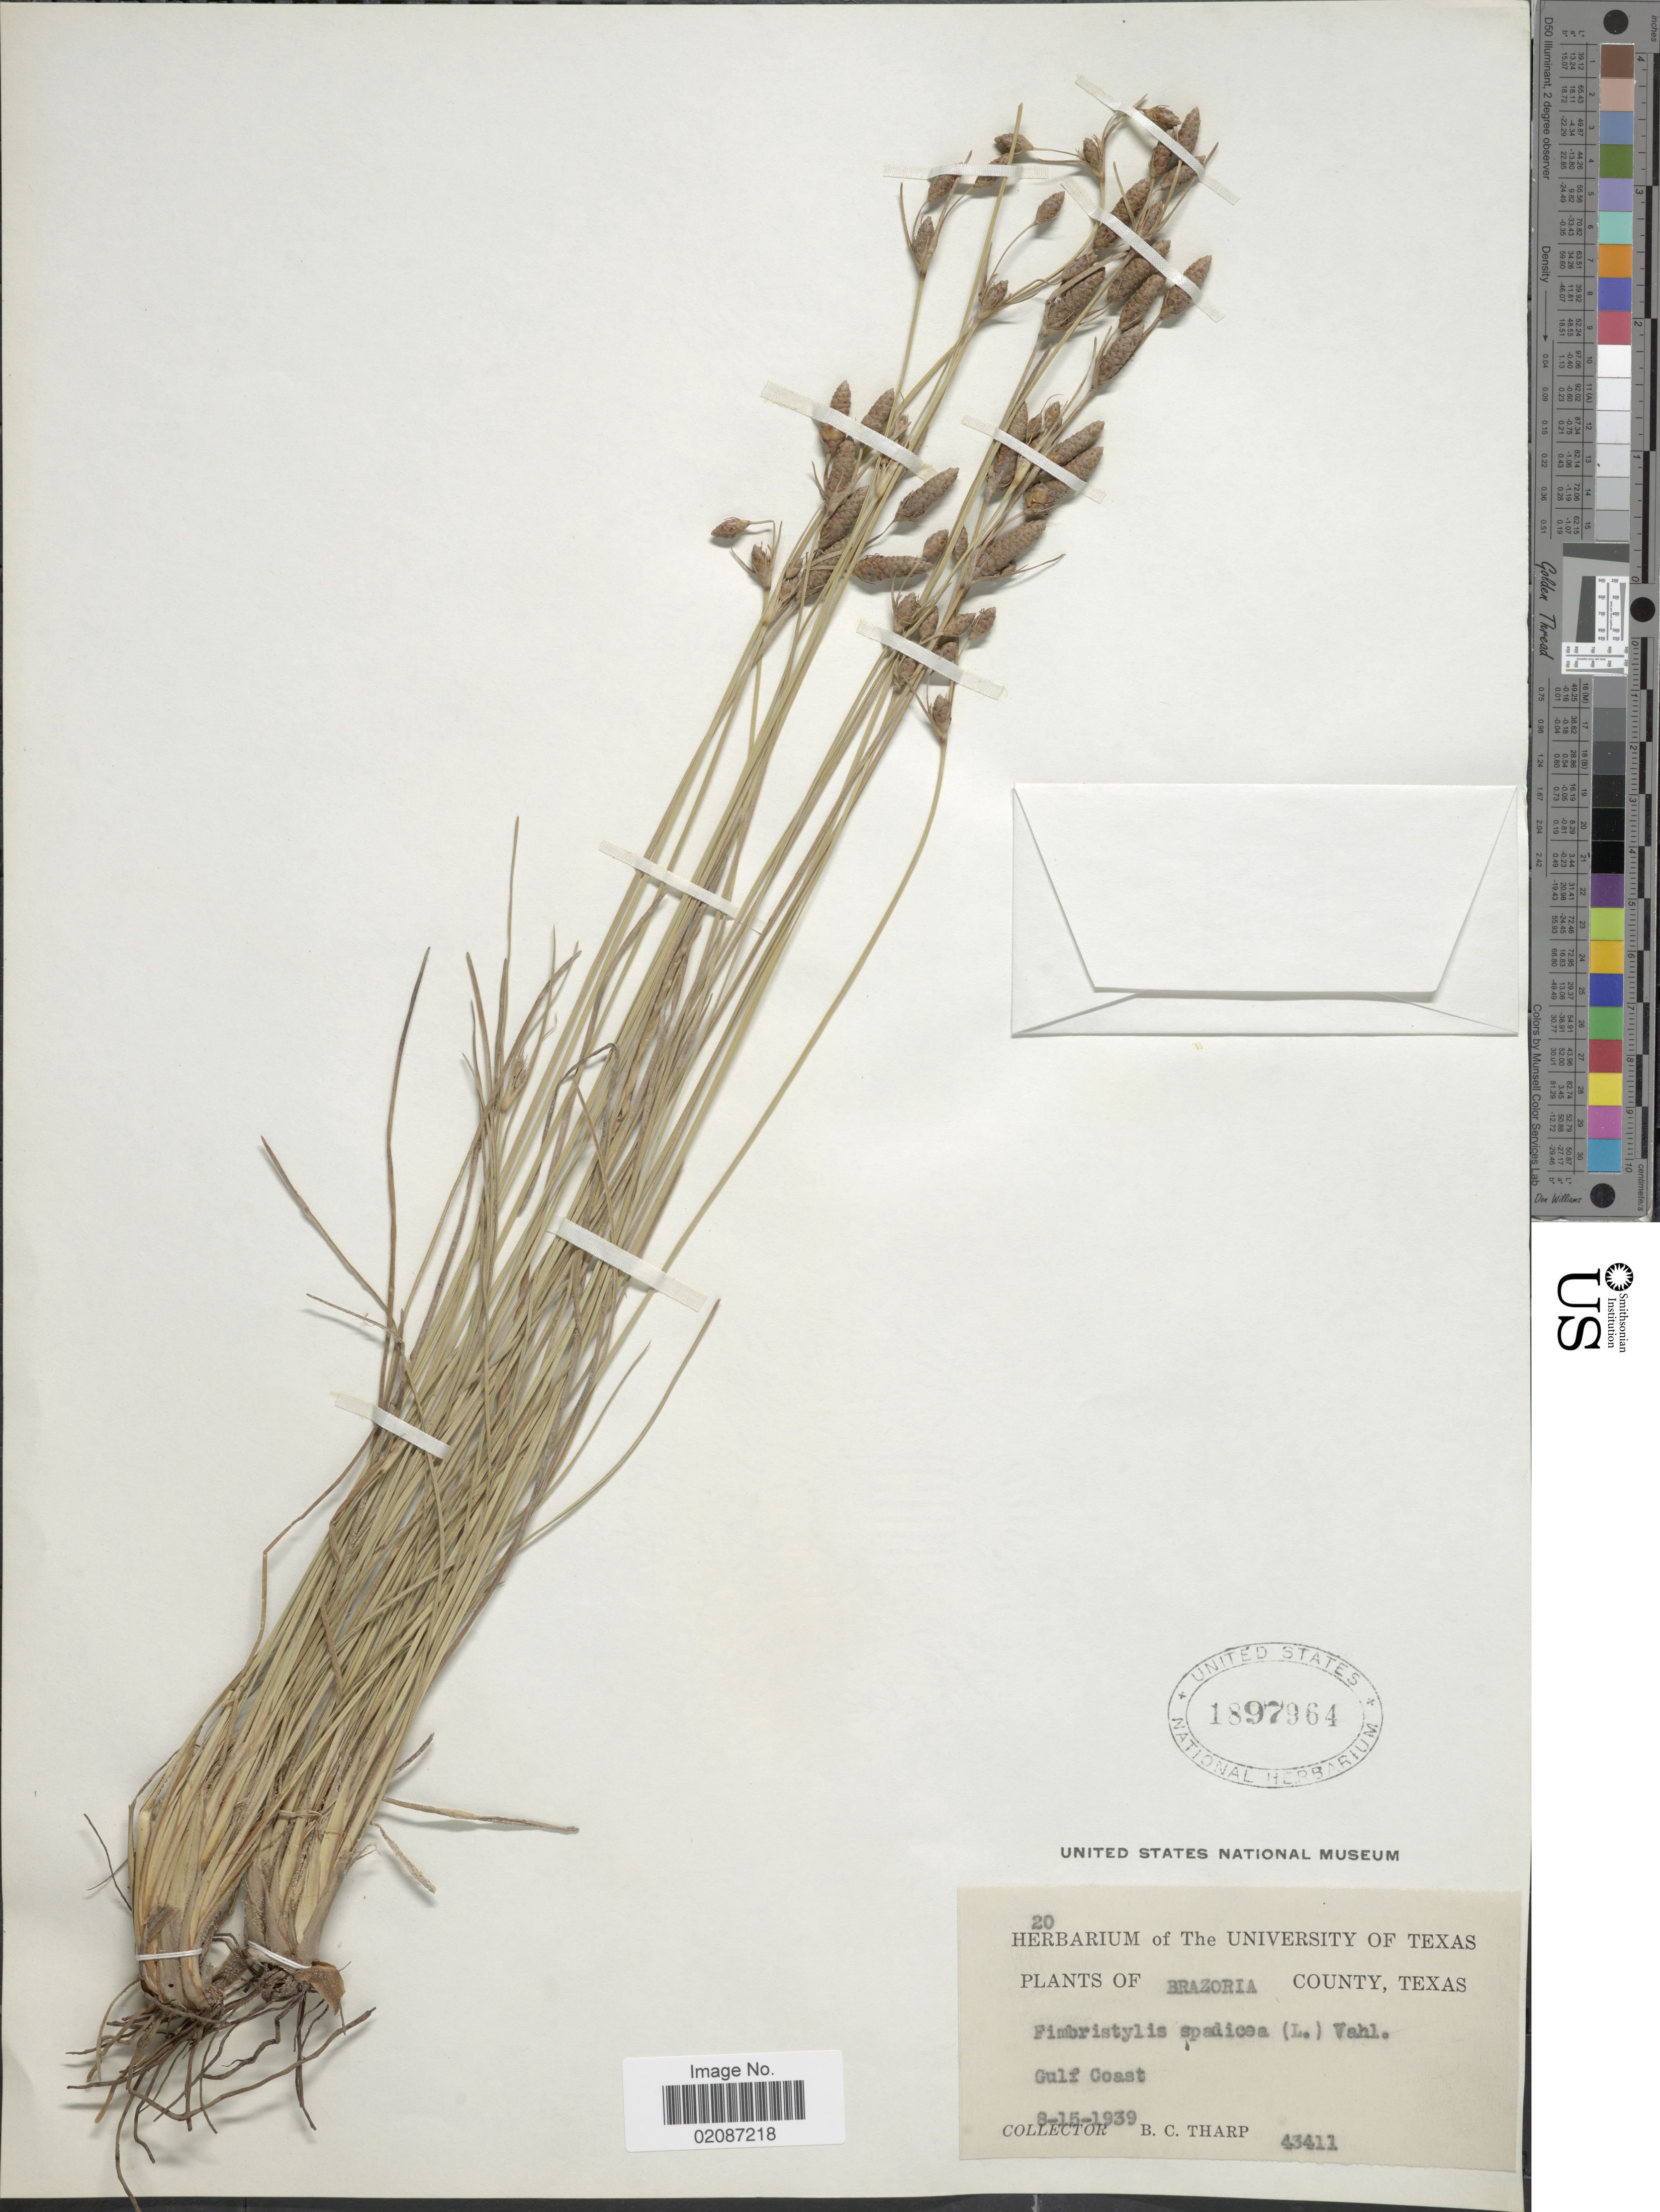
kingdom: Plantae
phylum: Tracheophyta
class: Liliopsida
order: Poales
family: Cyperaceae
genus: Fimbristylis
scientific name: Fimbristylis spadicea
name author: (L.) Vahl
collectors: B. C. Tharp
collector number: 43411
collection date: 1939-08-15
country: United States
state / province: Texas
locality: Brazoria County, Gulf Coast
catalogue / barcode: US 1897964